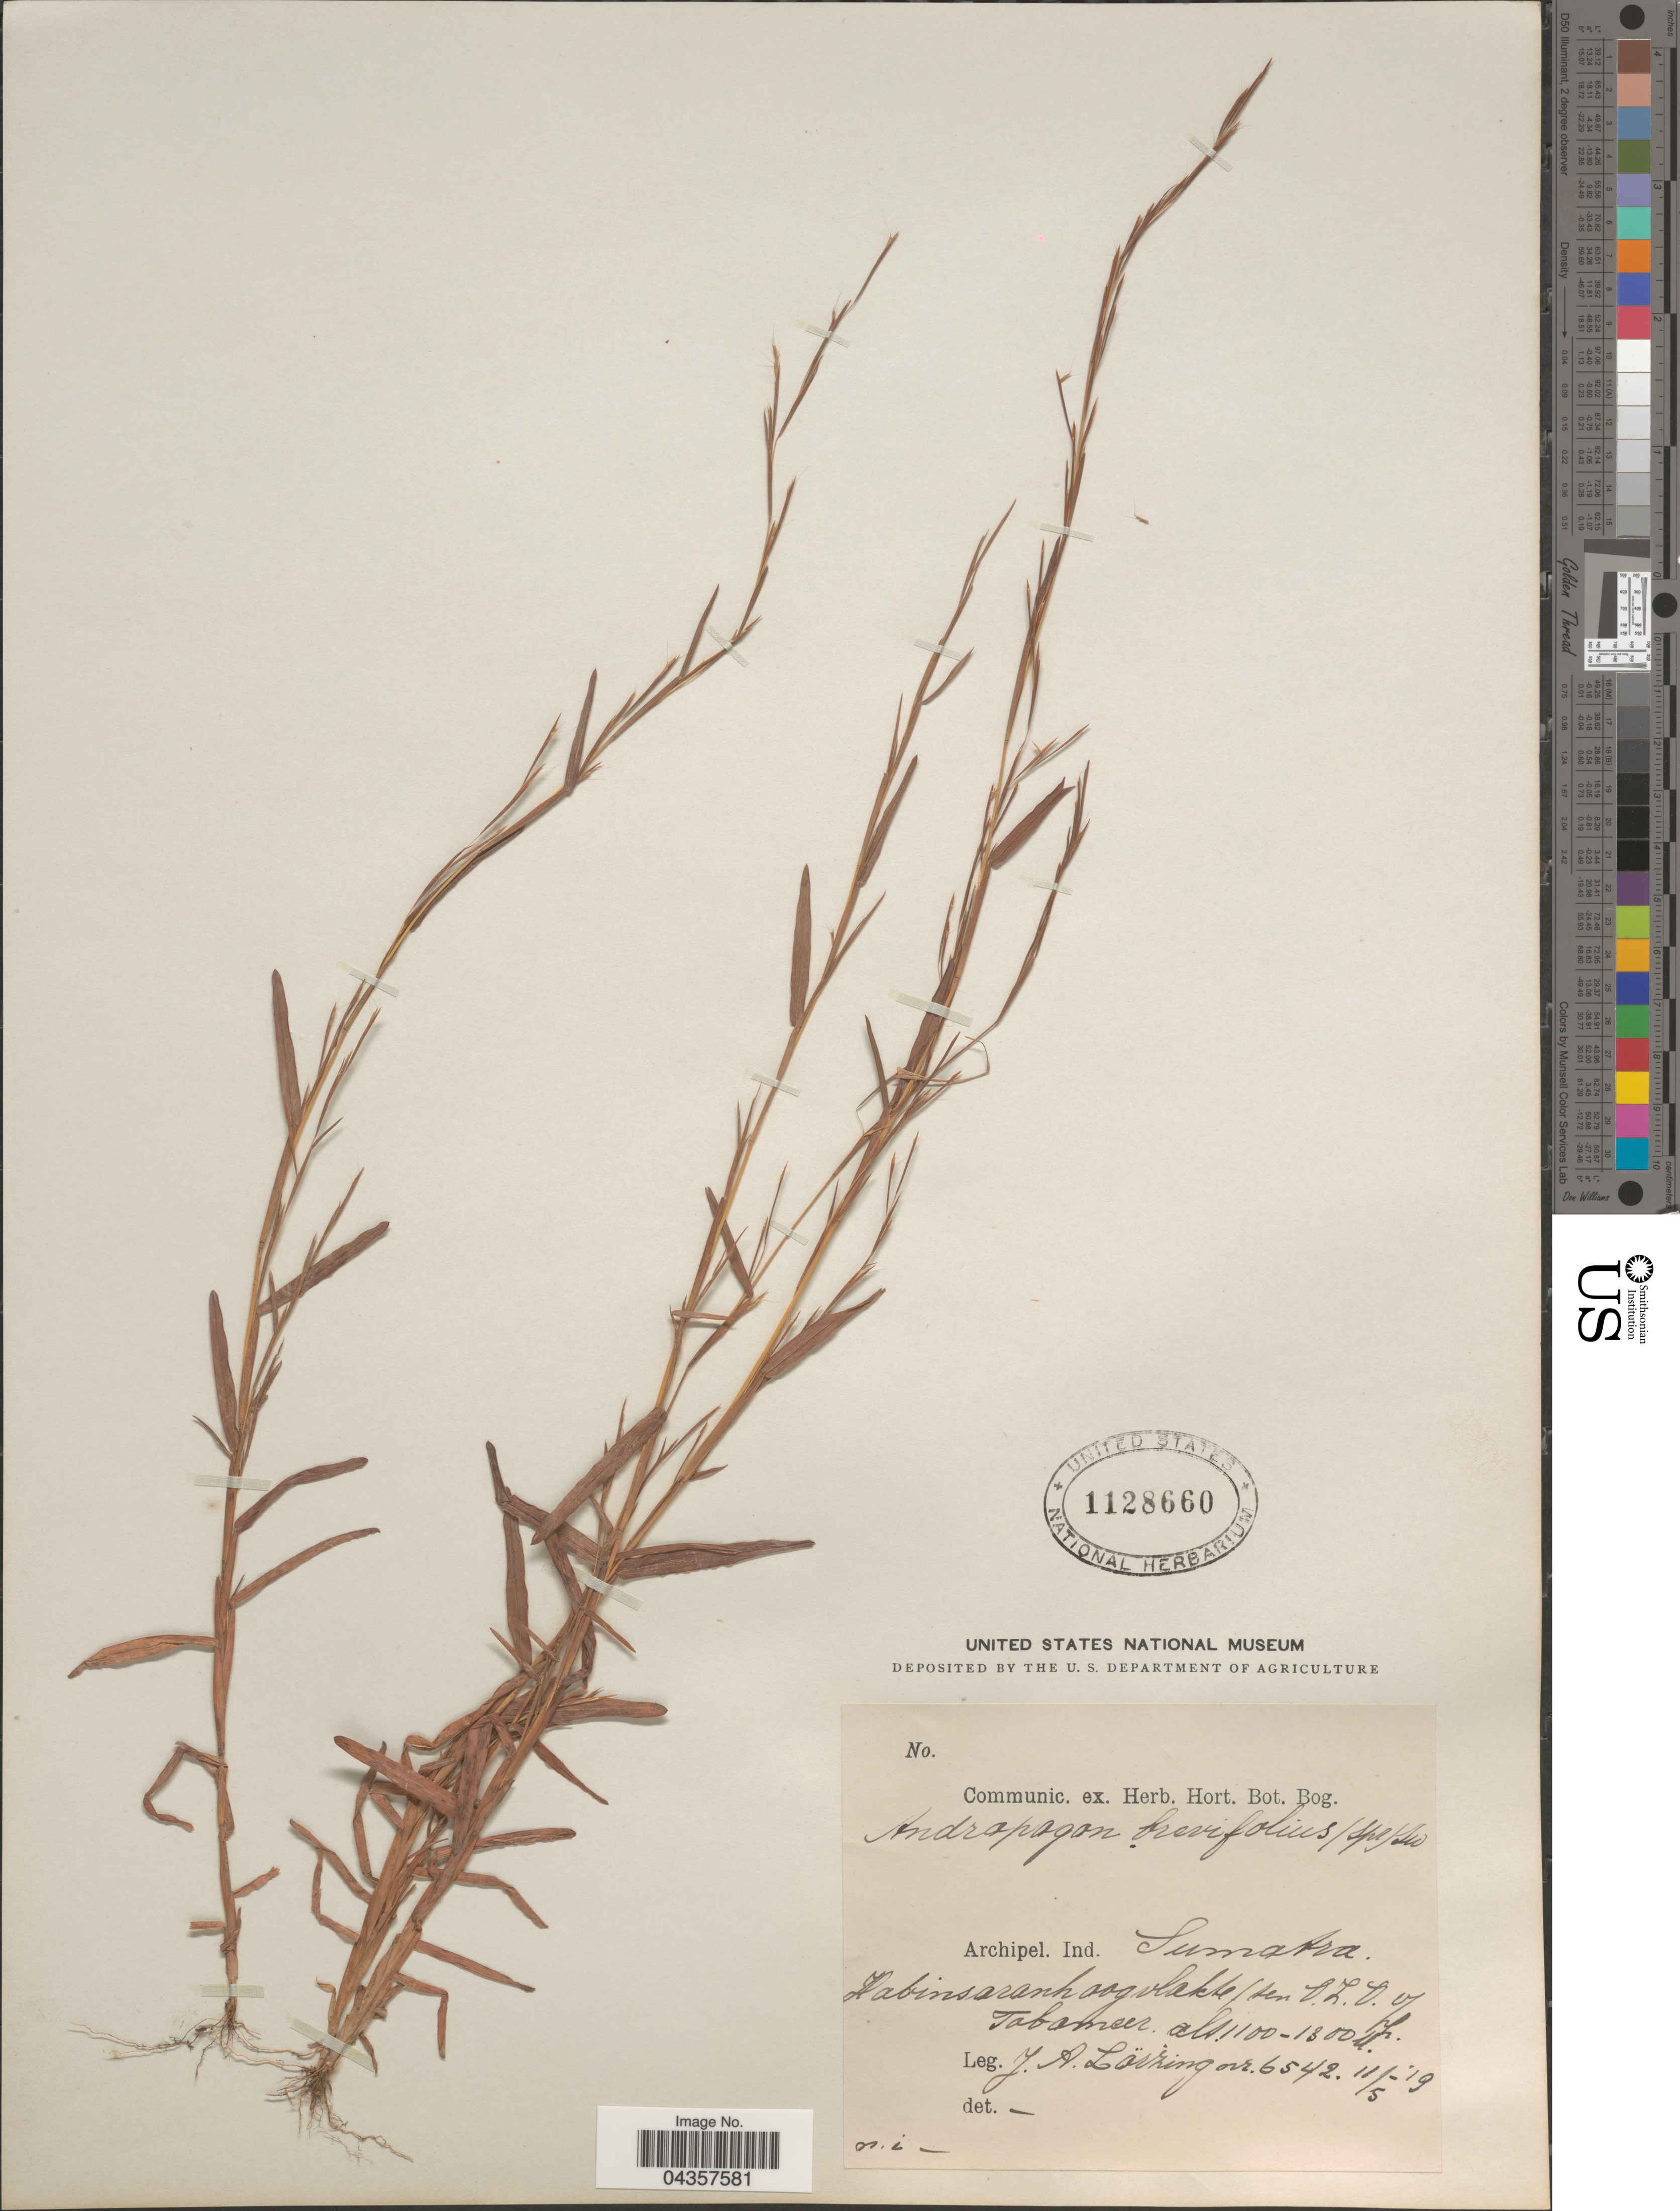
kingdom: Plantae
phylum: Tracheophyta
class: Liliopsida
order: Poales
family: Poaceae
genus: Schizachyrium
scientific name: Schizachyrium sp.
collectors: J. Lorzing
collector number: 6542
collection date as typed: Transcribed d/m/y: 11/5/19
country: Indonesia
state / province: Sumatra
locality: Archipel. Ind. Habinsaran hoogvlakte ten O.L.O. of Tobameer.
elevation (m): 1100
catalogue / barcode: US 1128660